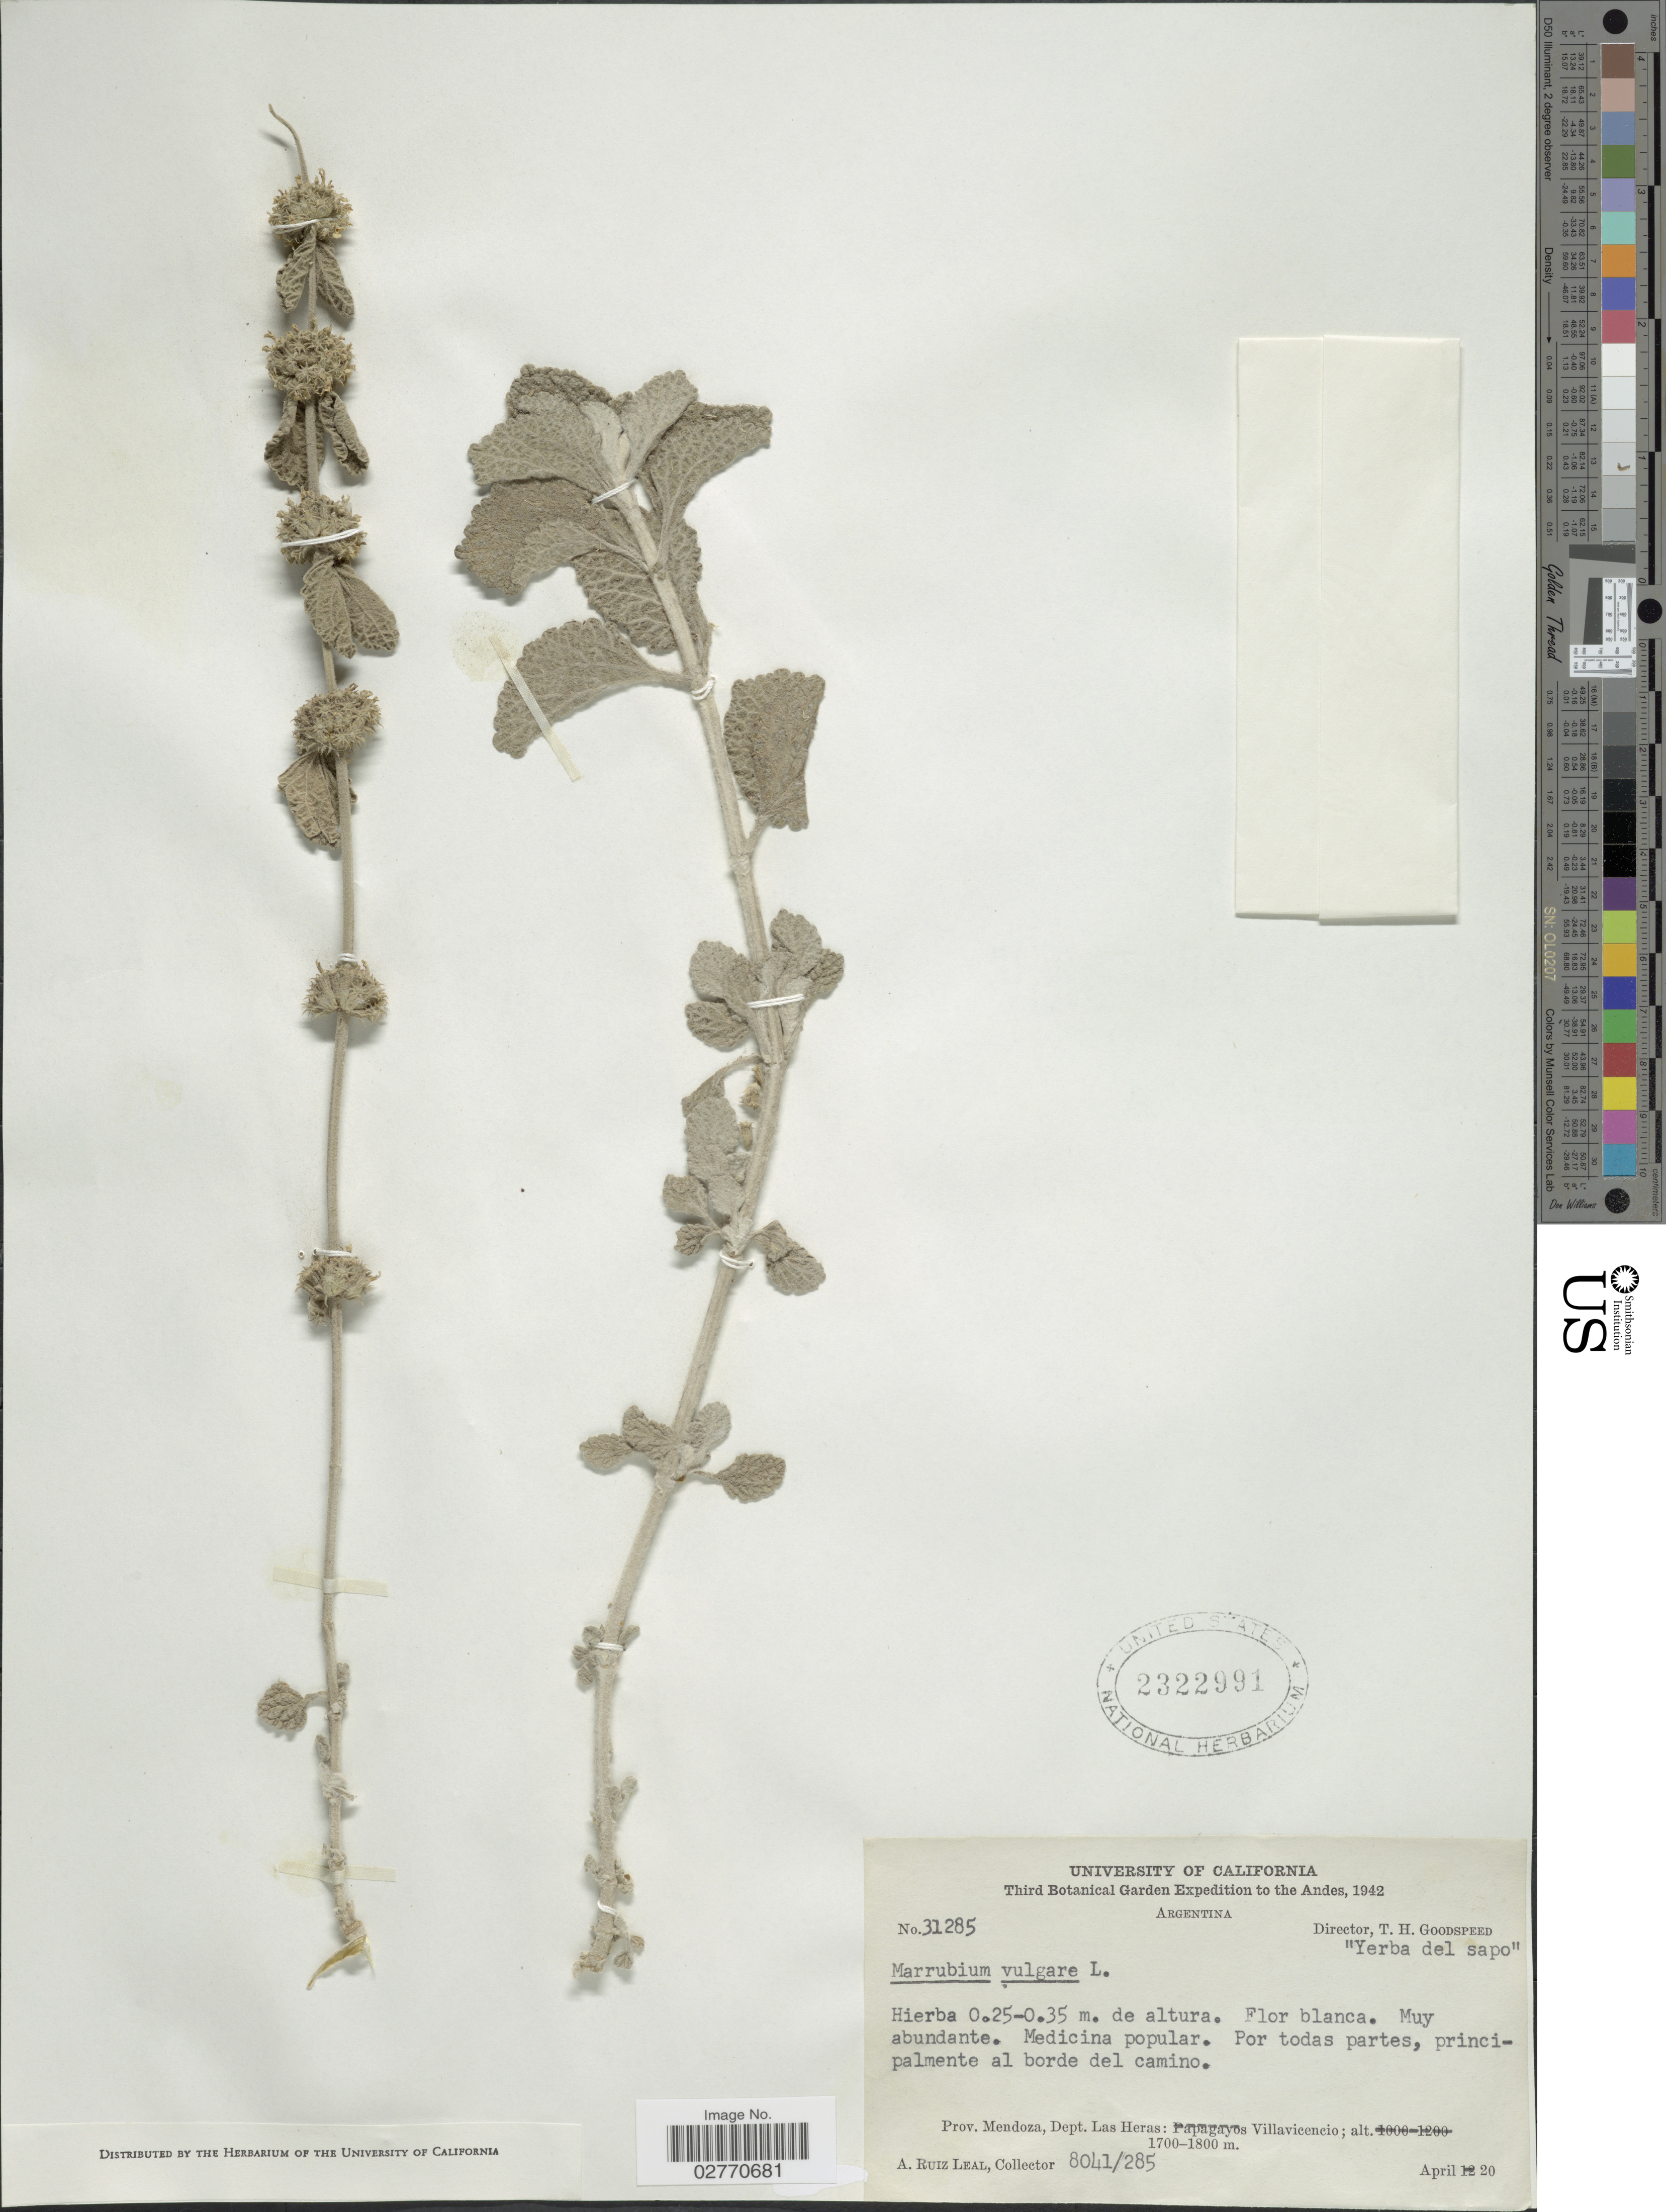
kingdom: Plantae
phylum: Tracheophyta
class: Magnoliopsida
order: Lamiales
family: Lamiaceae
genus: Marrubium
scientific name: Marrubium vulgare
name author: L.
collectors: A. R. Leal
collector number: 8041/285/31285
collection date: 1942-04-20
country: Argentina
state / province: Mendoza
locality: Andes, Dept. Las Heras: Villavicencio.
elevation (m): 1700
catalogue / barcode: US 2322991